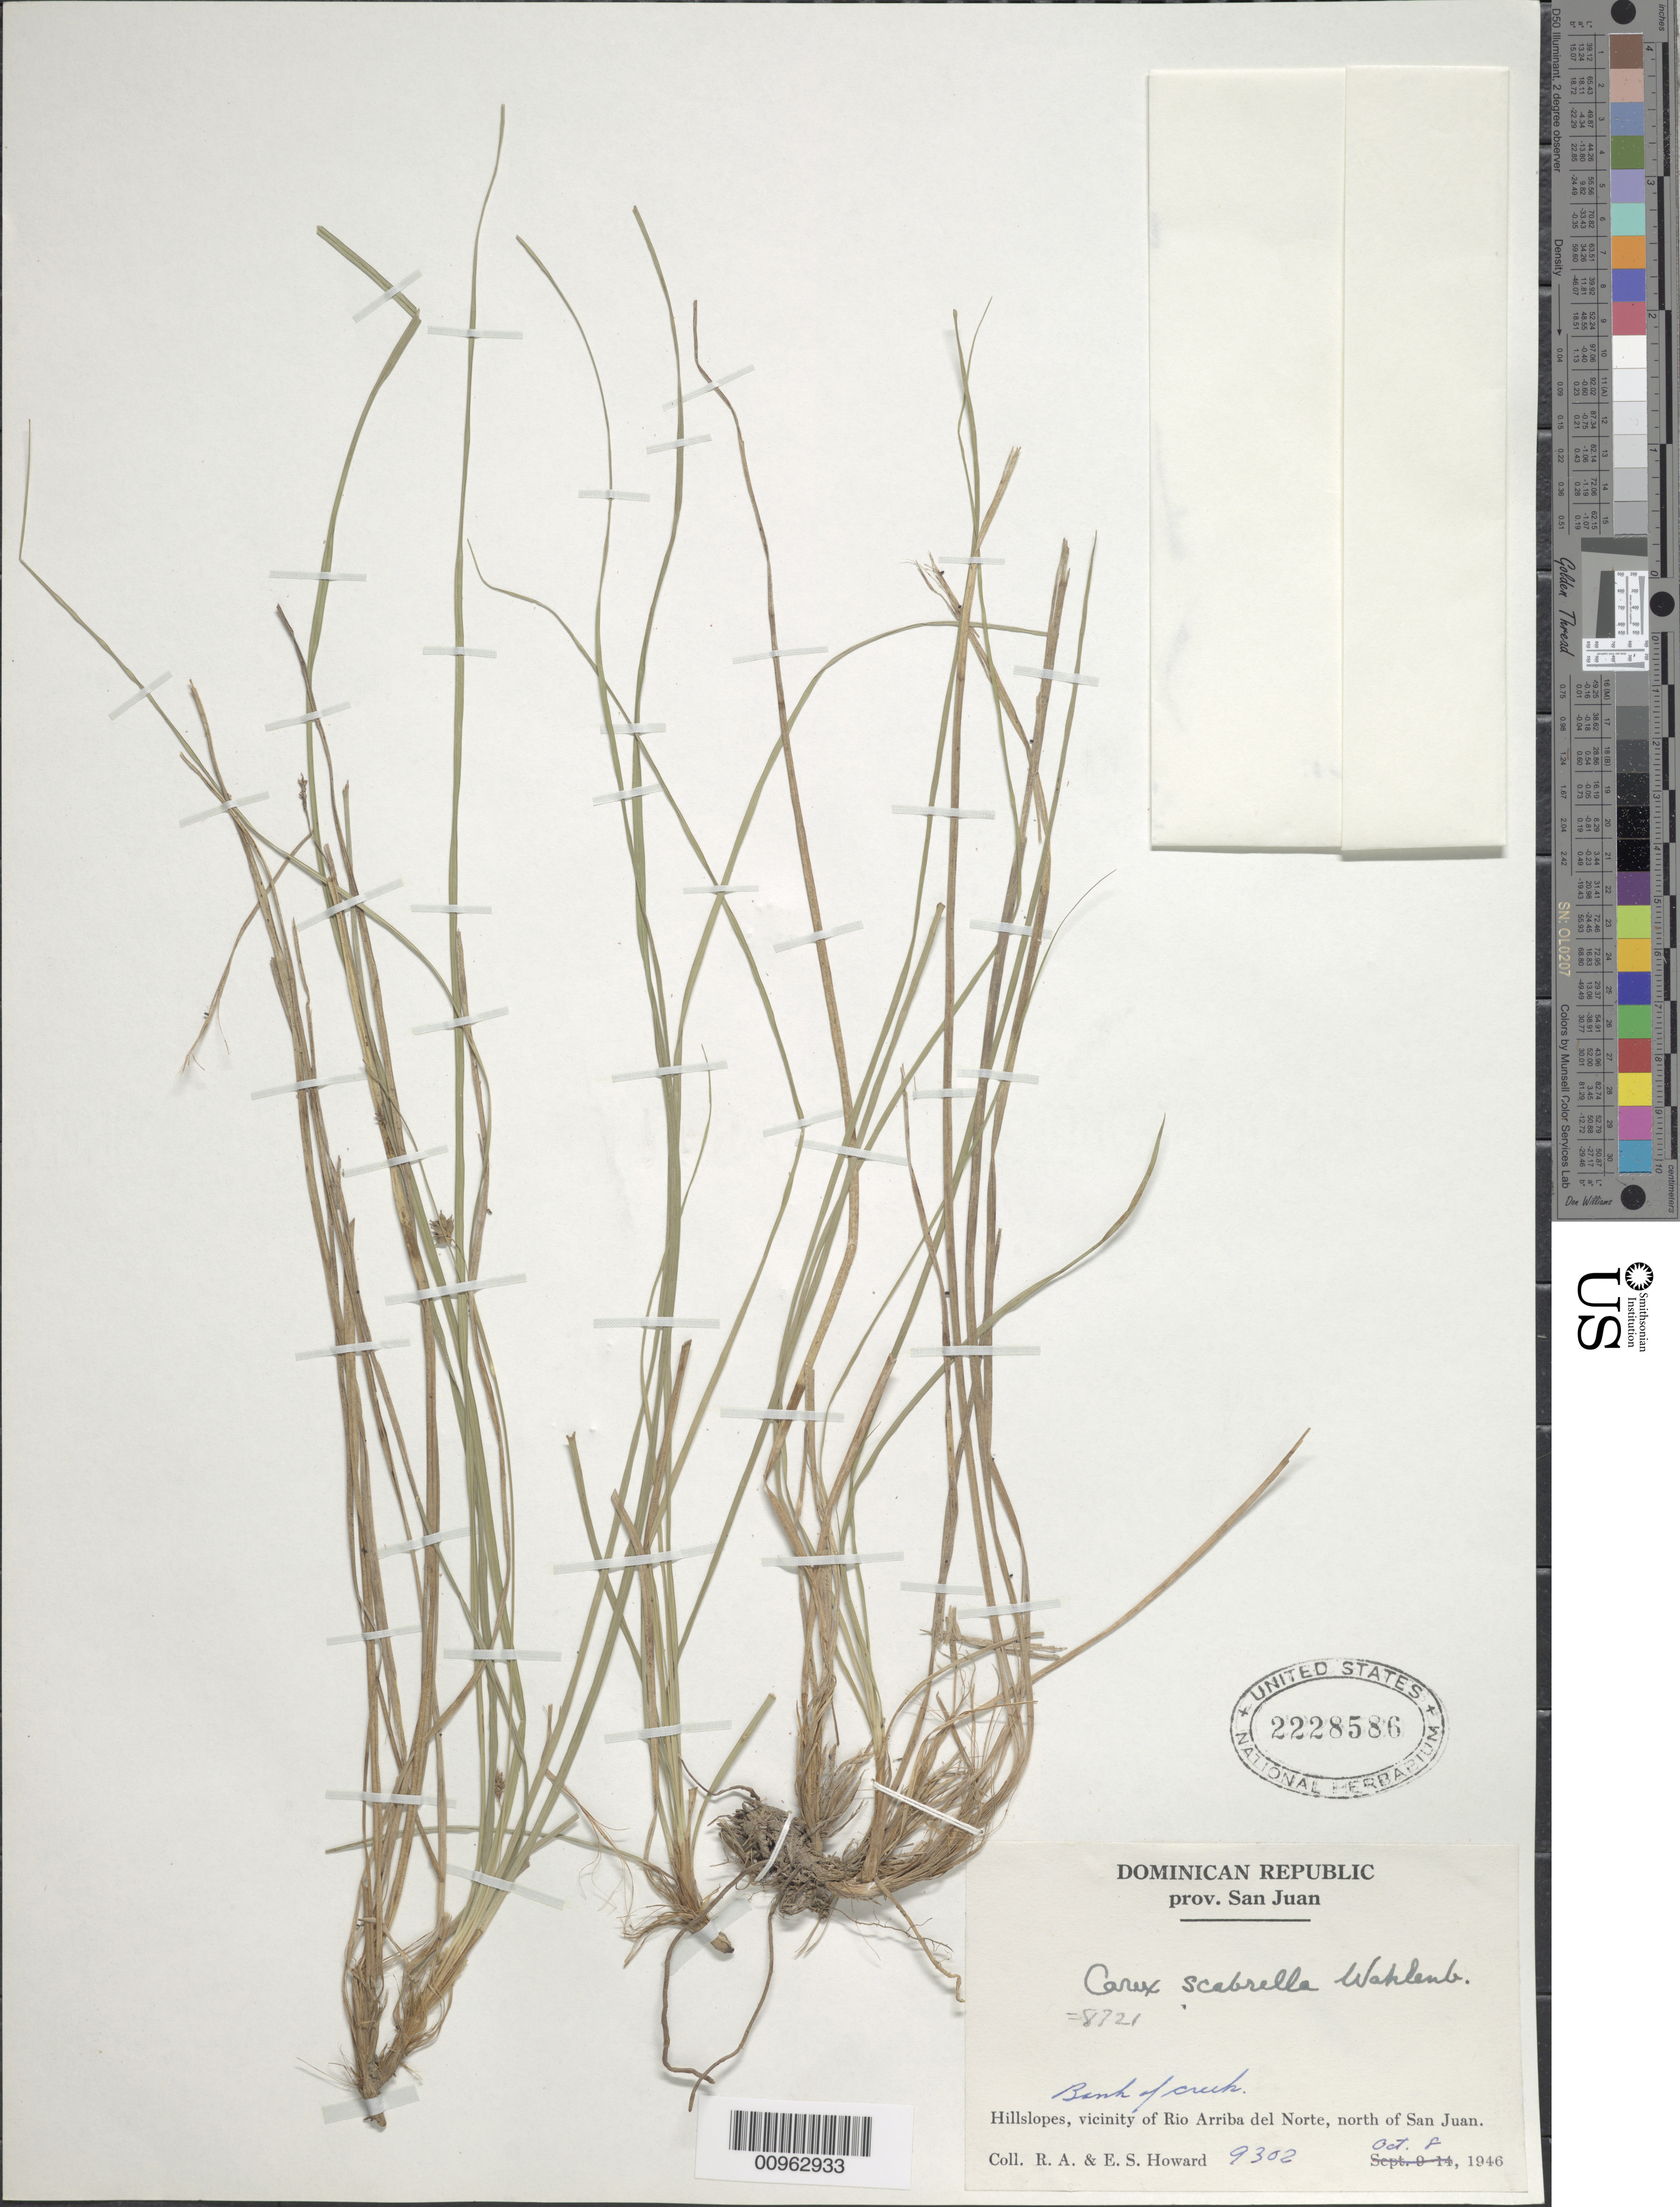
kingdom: Plantae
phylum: Tracheophyta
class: Liliopsida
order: Poales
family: Cyperaceae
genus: Carex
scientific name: Carex scabrella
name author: Wahlenb.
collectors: R. A. Howard & E. S. Howard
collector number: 9302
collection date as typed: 08 Oct 1946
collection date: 1946-10-08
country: Dominican Republic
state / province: San Juan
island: Hispaniola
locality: Vicinity of Rio Arriba del Norte, north of San Juan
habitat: Bank of creek, hillslopes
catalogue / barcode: US 2228586